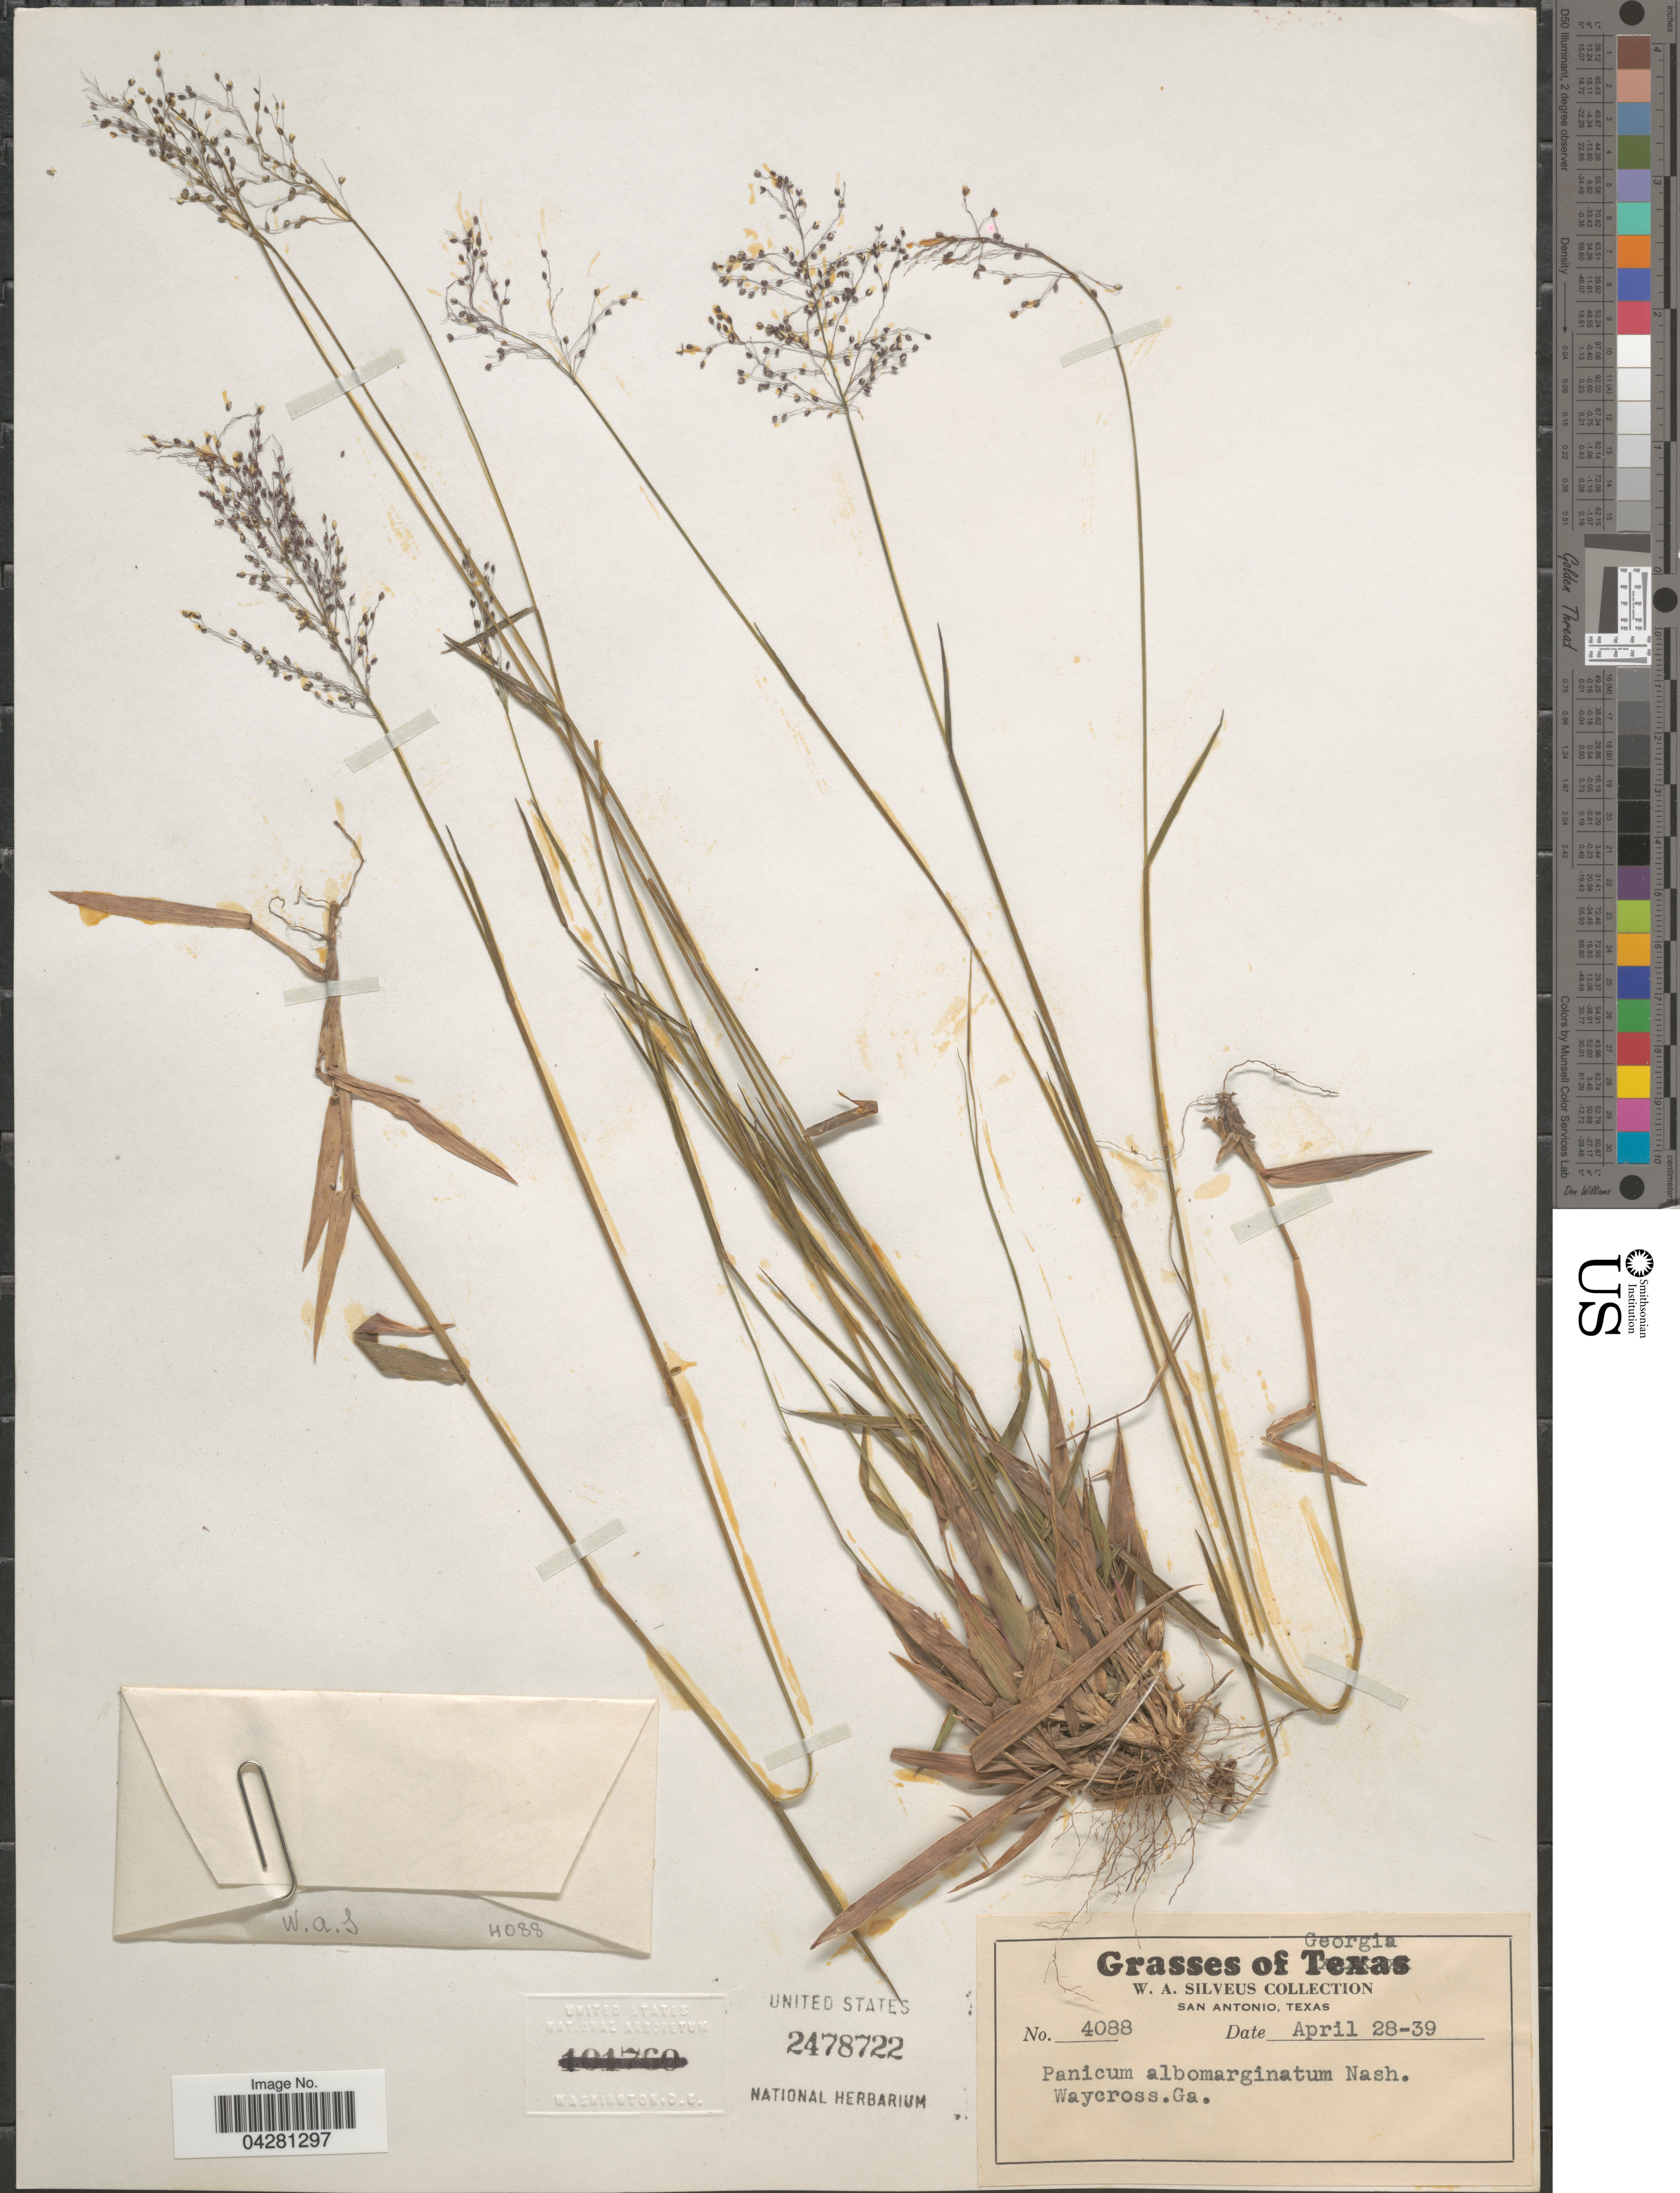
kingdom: Plantae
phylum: Tracheophyta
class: Liliopsida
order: Poales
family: Poaceae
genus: Dichanthelium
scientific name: Dichanthelium dichotomum var. unciphyllum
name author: (Trin.) Davidse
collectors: W. Silveus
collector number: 4088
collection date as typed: Transcribed d/m/y: 28/4/39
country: United States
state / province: Georgia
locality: Waycross.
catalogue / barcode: US 2478722